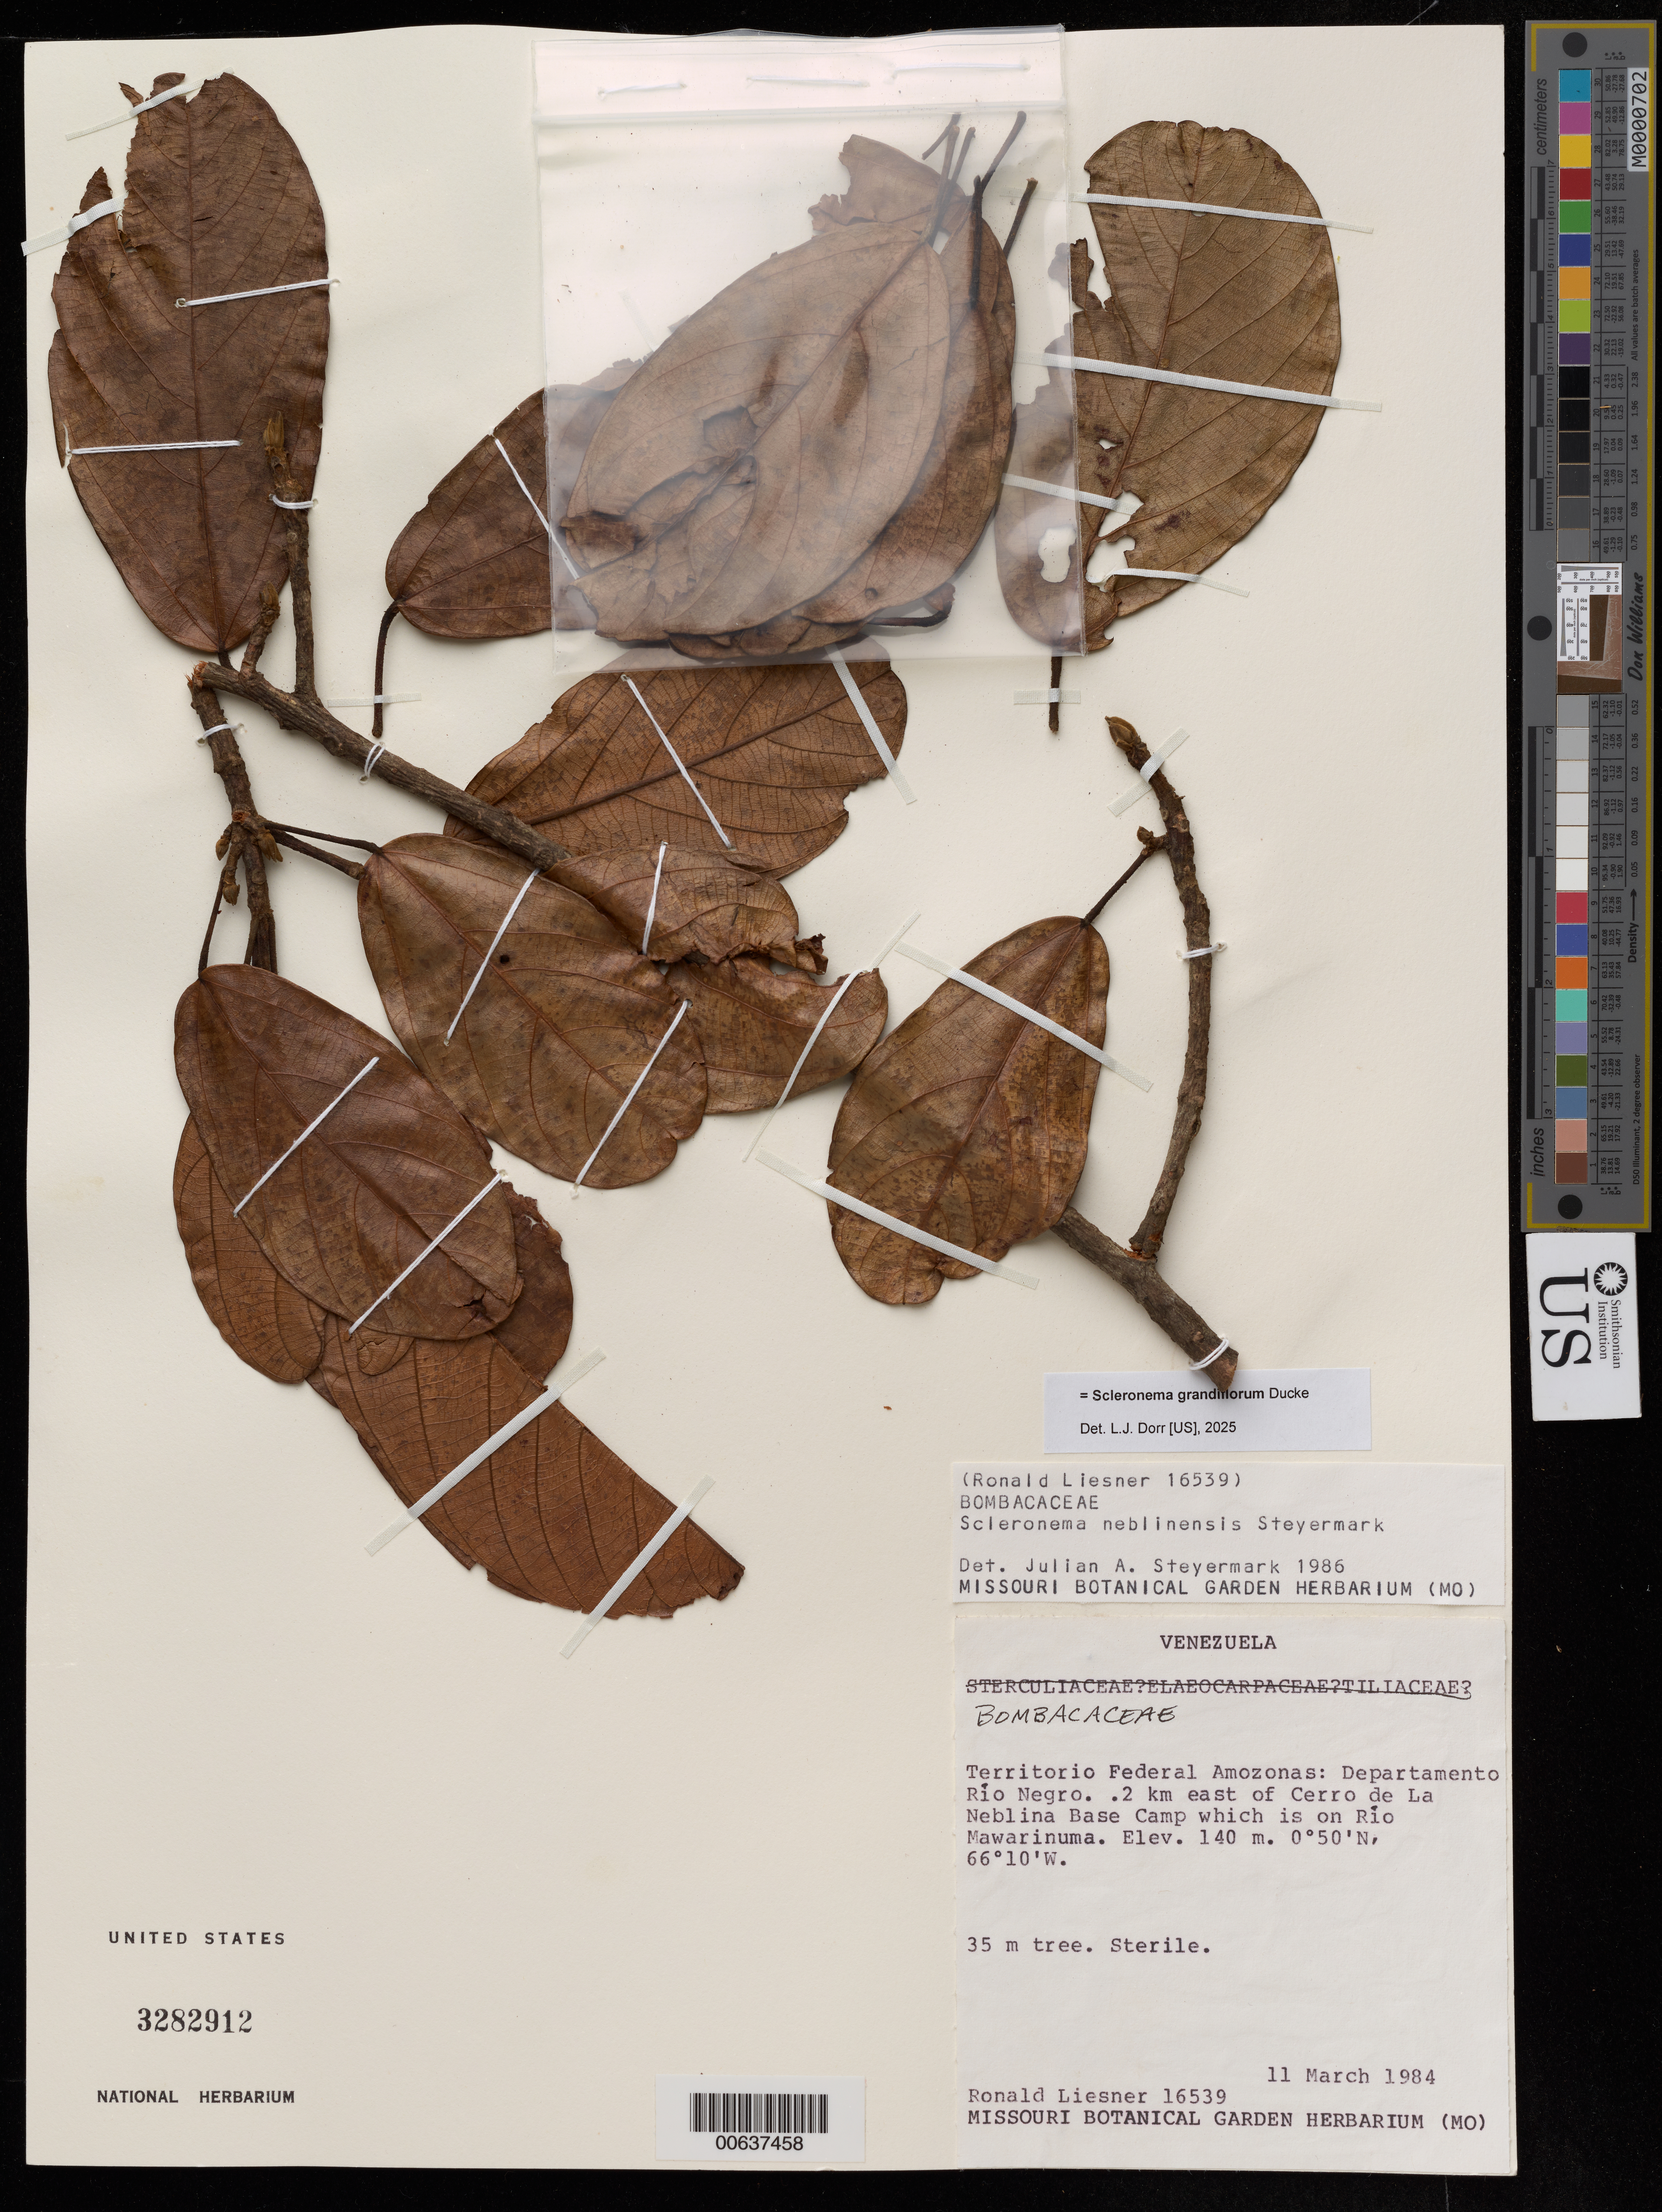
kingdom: Plantae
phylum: Tracheophyta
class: Magnoliopsida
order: Malvales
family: Malvaceae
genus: Scleronema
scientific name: Scleronema grandiflorum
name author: Huber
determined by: Dorr, Laurence J., Curator (BOT), Smithsonian Institution - National Museum of Natural History (UNITED STATES)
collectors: R. L. Liesner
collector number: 16539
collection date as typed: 11-Mar-84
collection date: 1984-03-11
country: Venezuela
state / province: Amazonas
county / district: Río Negro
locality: Río Mawarinuma, 0.2 km E of Cerro de La Neblina Base Camp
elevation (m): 140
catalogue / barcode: US 3282912